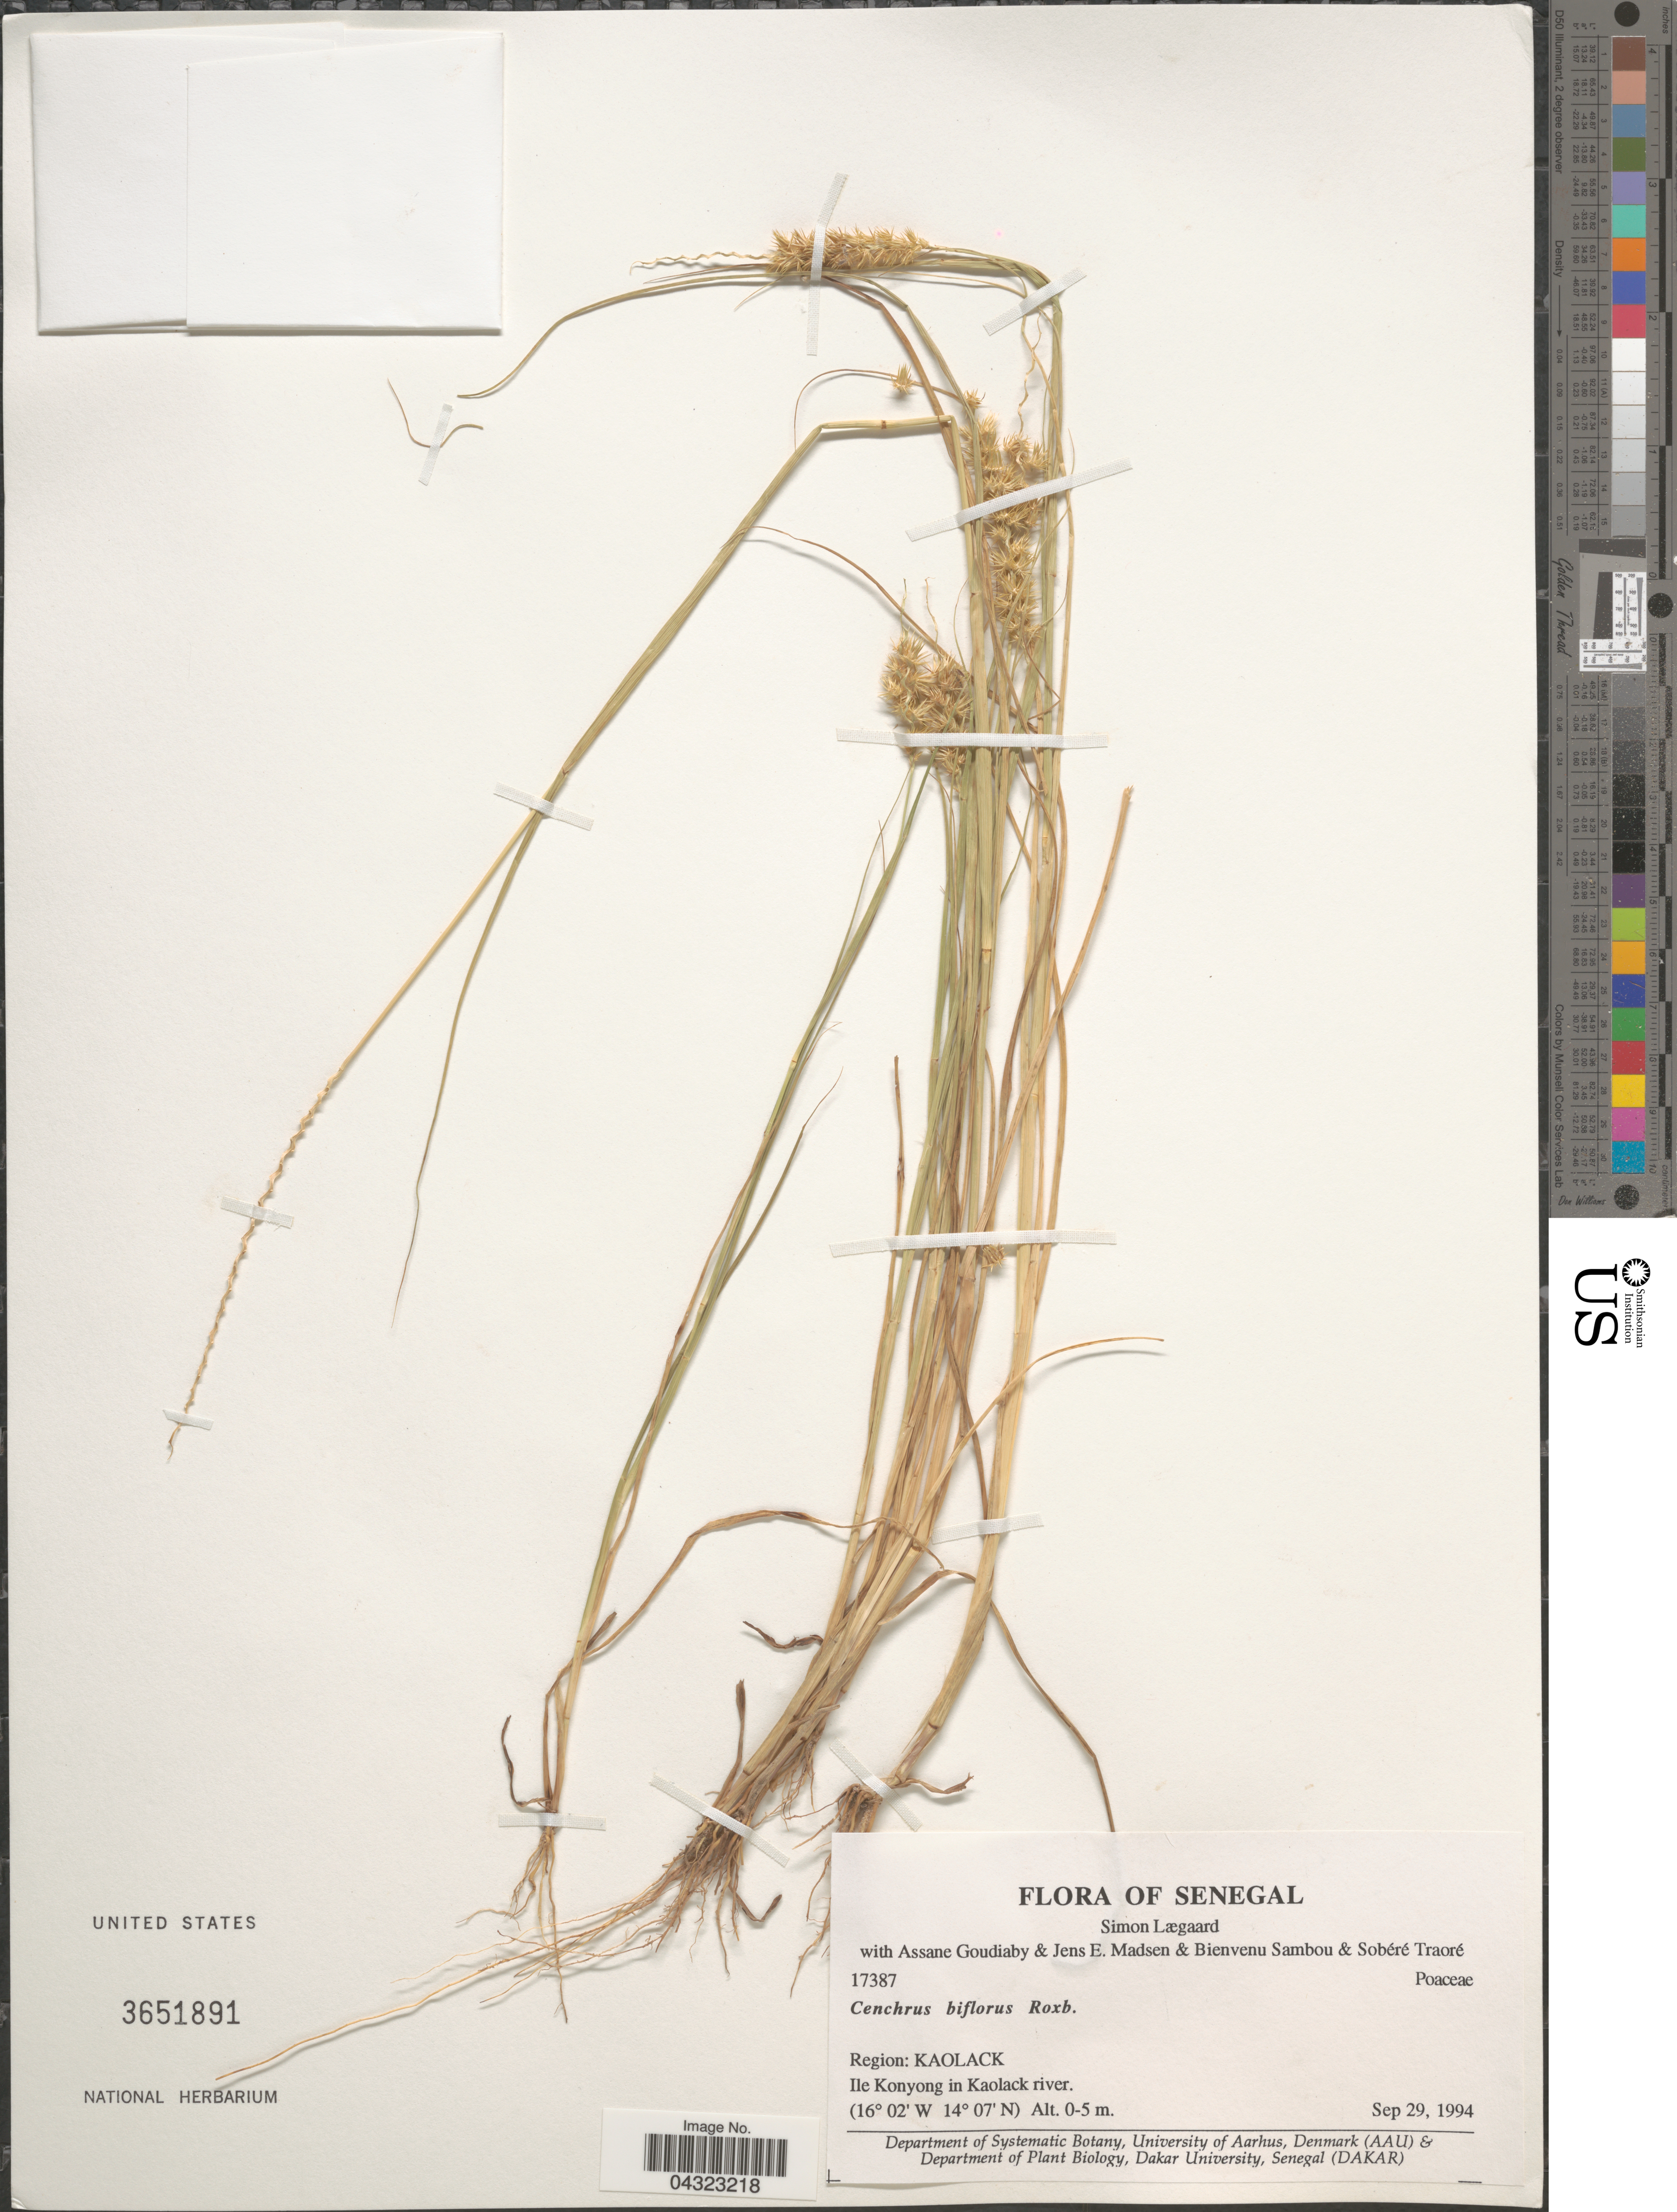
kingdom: Plantae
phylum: Tracheophyta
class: Liliopsida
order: Poales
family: Poaceae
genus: Cenchrus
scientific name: Cenchrus biflorus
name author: Roxb.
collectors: S. Lægaard, A. Goudiaby, J. E. Madsen & B. Sambou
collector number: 17387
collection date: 1994-09-29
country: Senegal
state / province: Kaolack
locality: Region: Kaolack. Ile Konyong in Kaolack river.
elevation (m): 0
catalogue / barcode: US 3651891